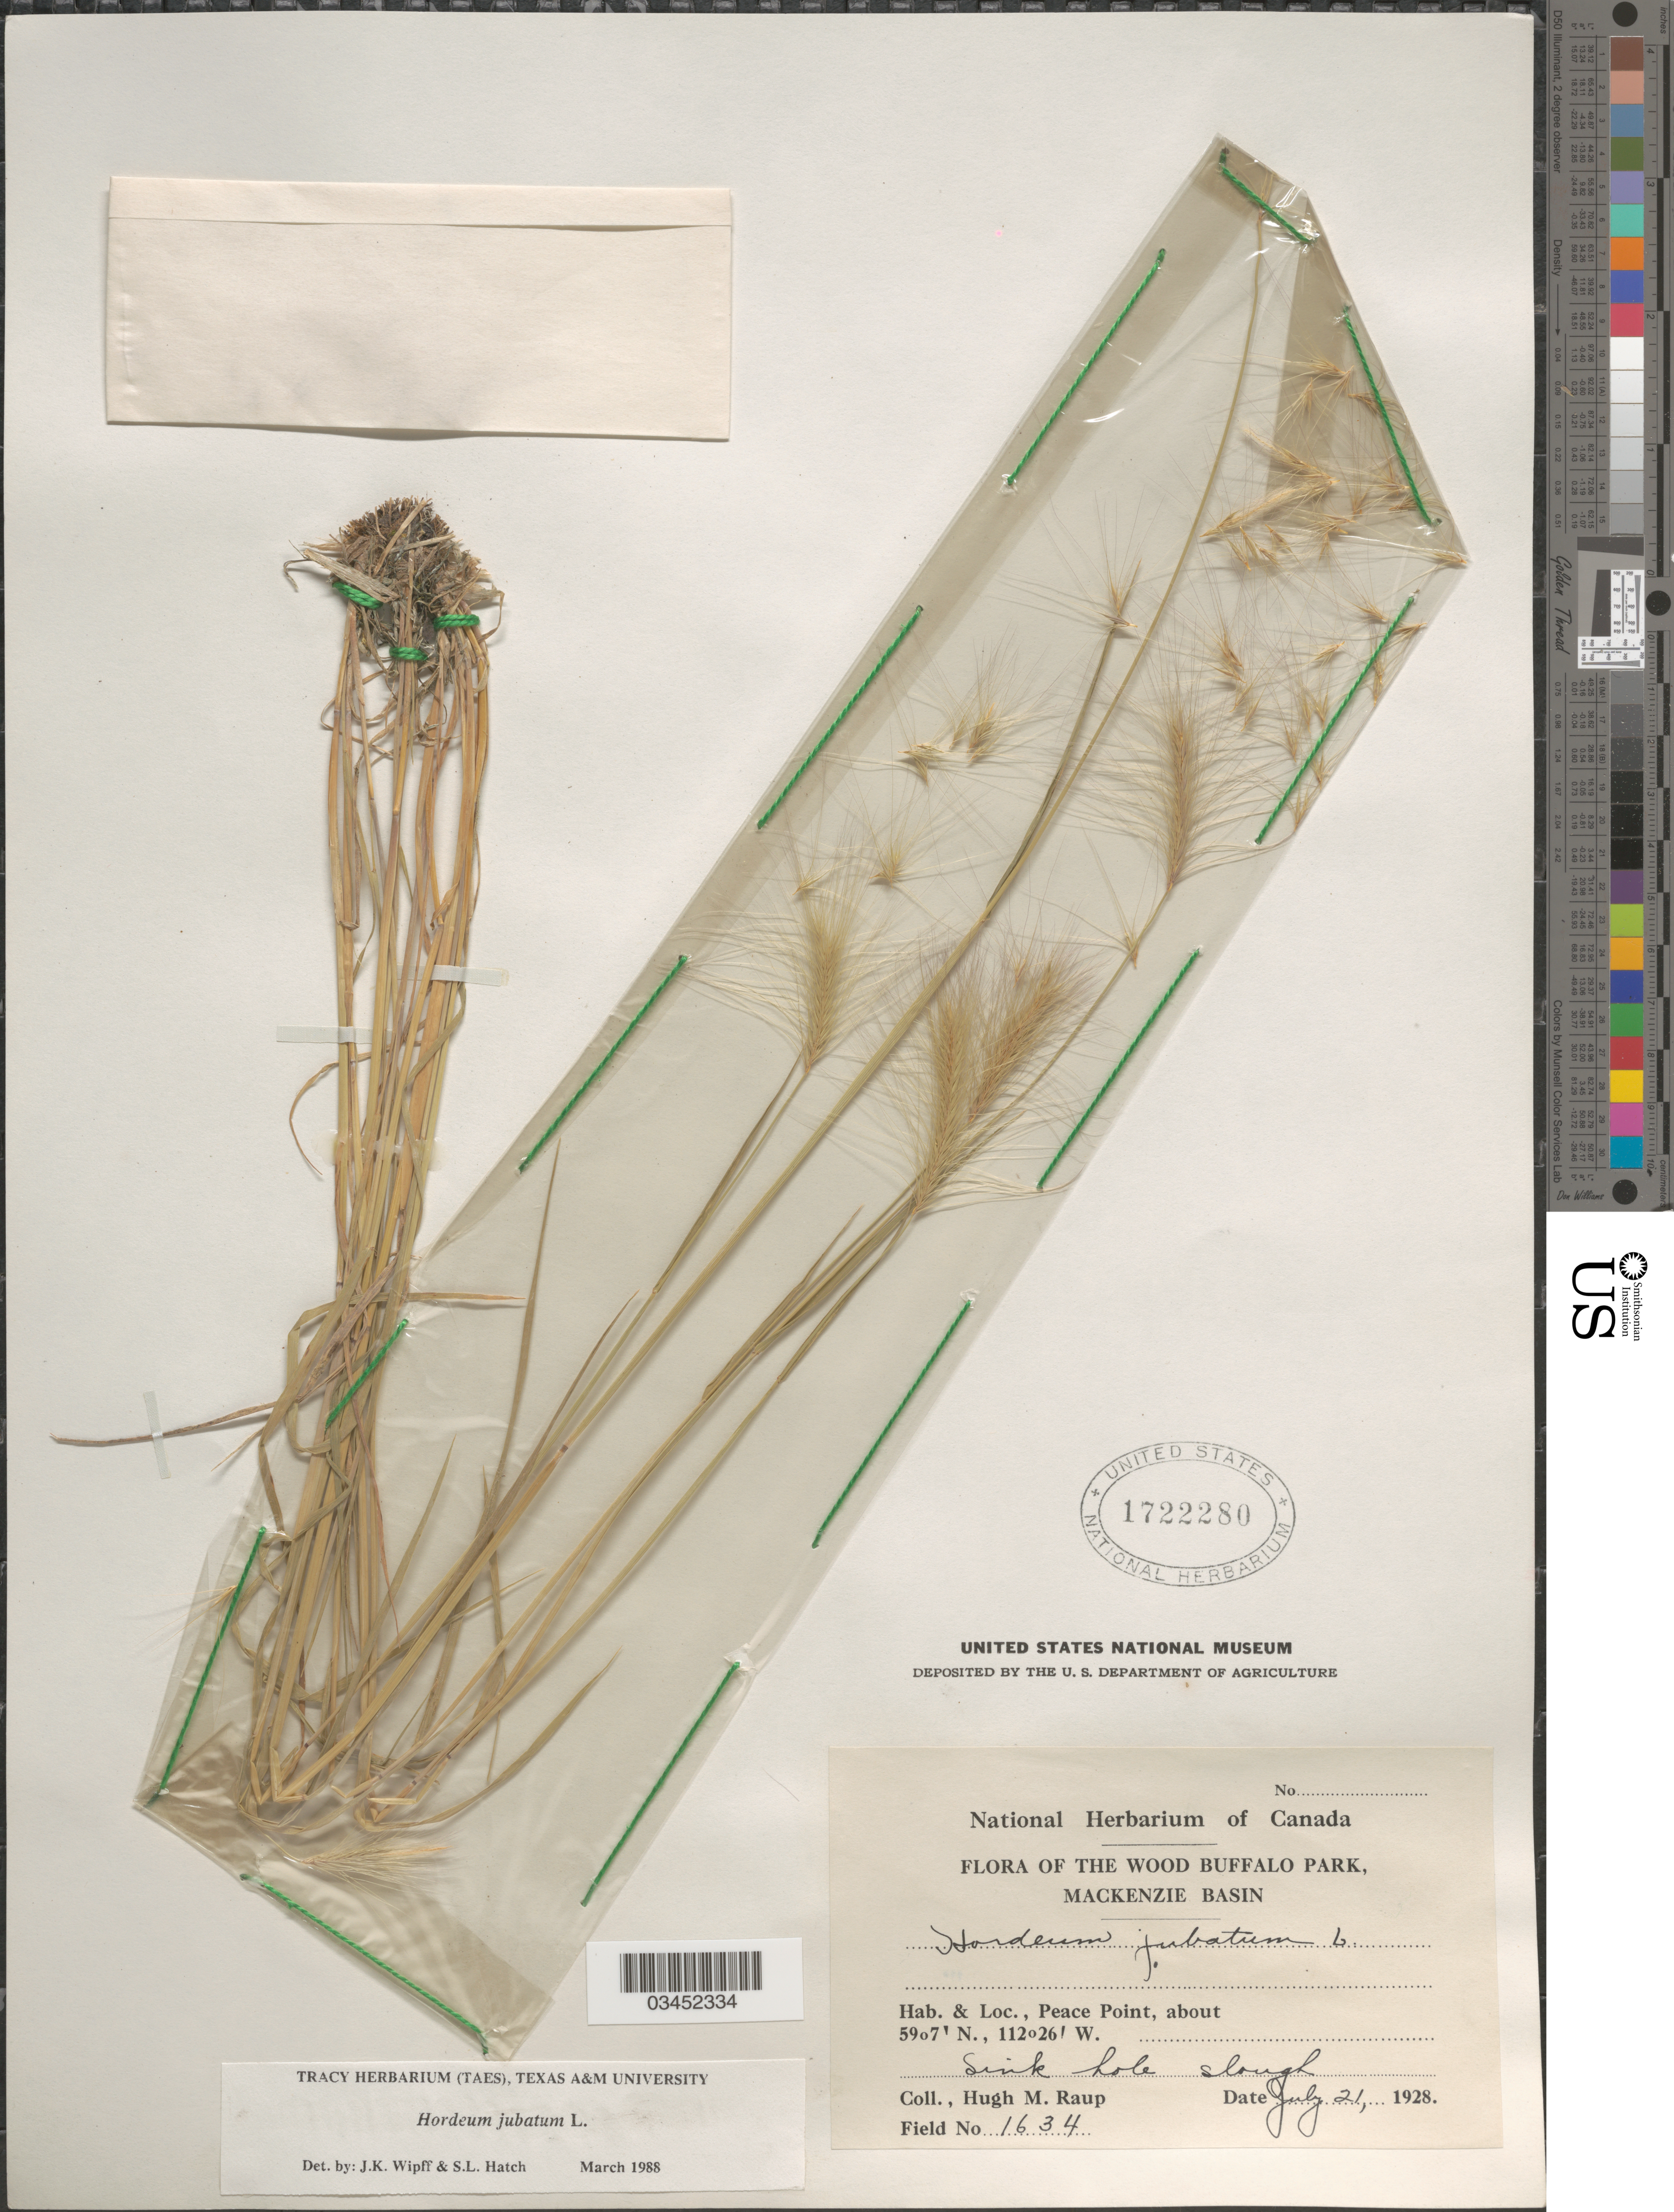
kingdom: Plantae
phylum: Tracheophyta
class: Liliopsida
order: Poales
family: Poaceae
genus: Hordeum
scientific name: Hordeum jubatum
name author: L.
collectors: H. Raup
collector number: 1634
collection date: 1928-07-21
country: Canada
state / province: Alberta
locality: The Wood Buffalo Park, MacKenzie Basin. Peace Point. Sink hole slough.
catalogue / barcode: US 1722280